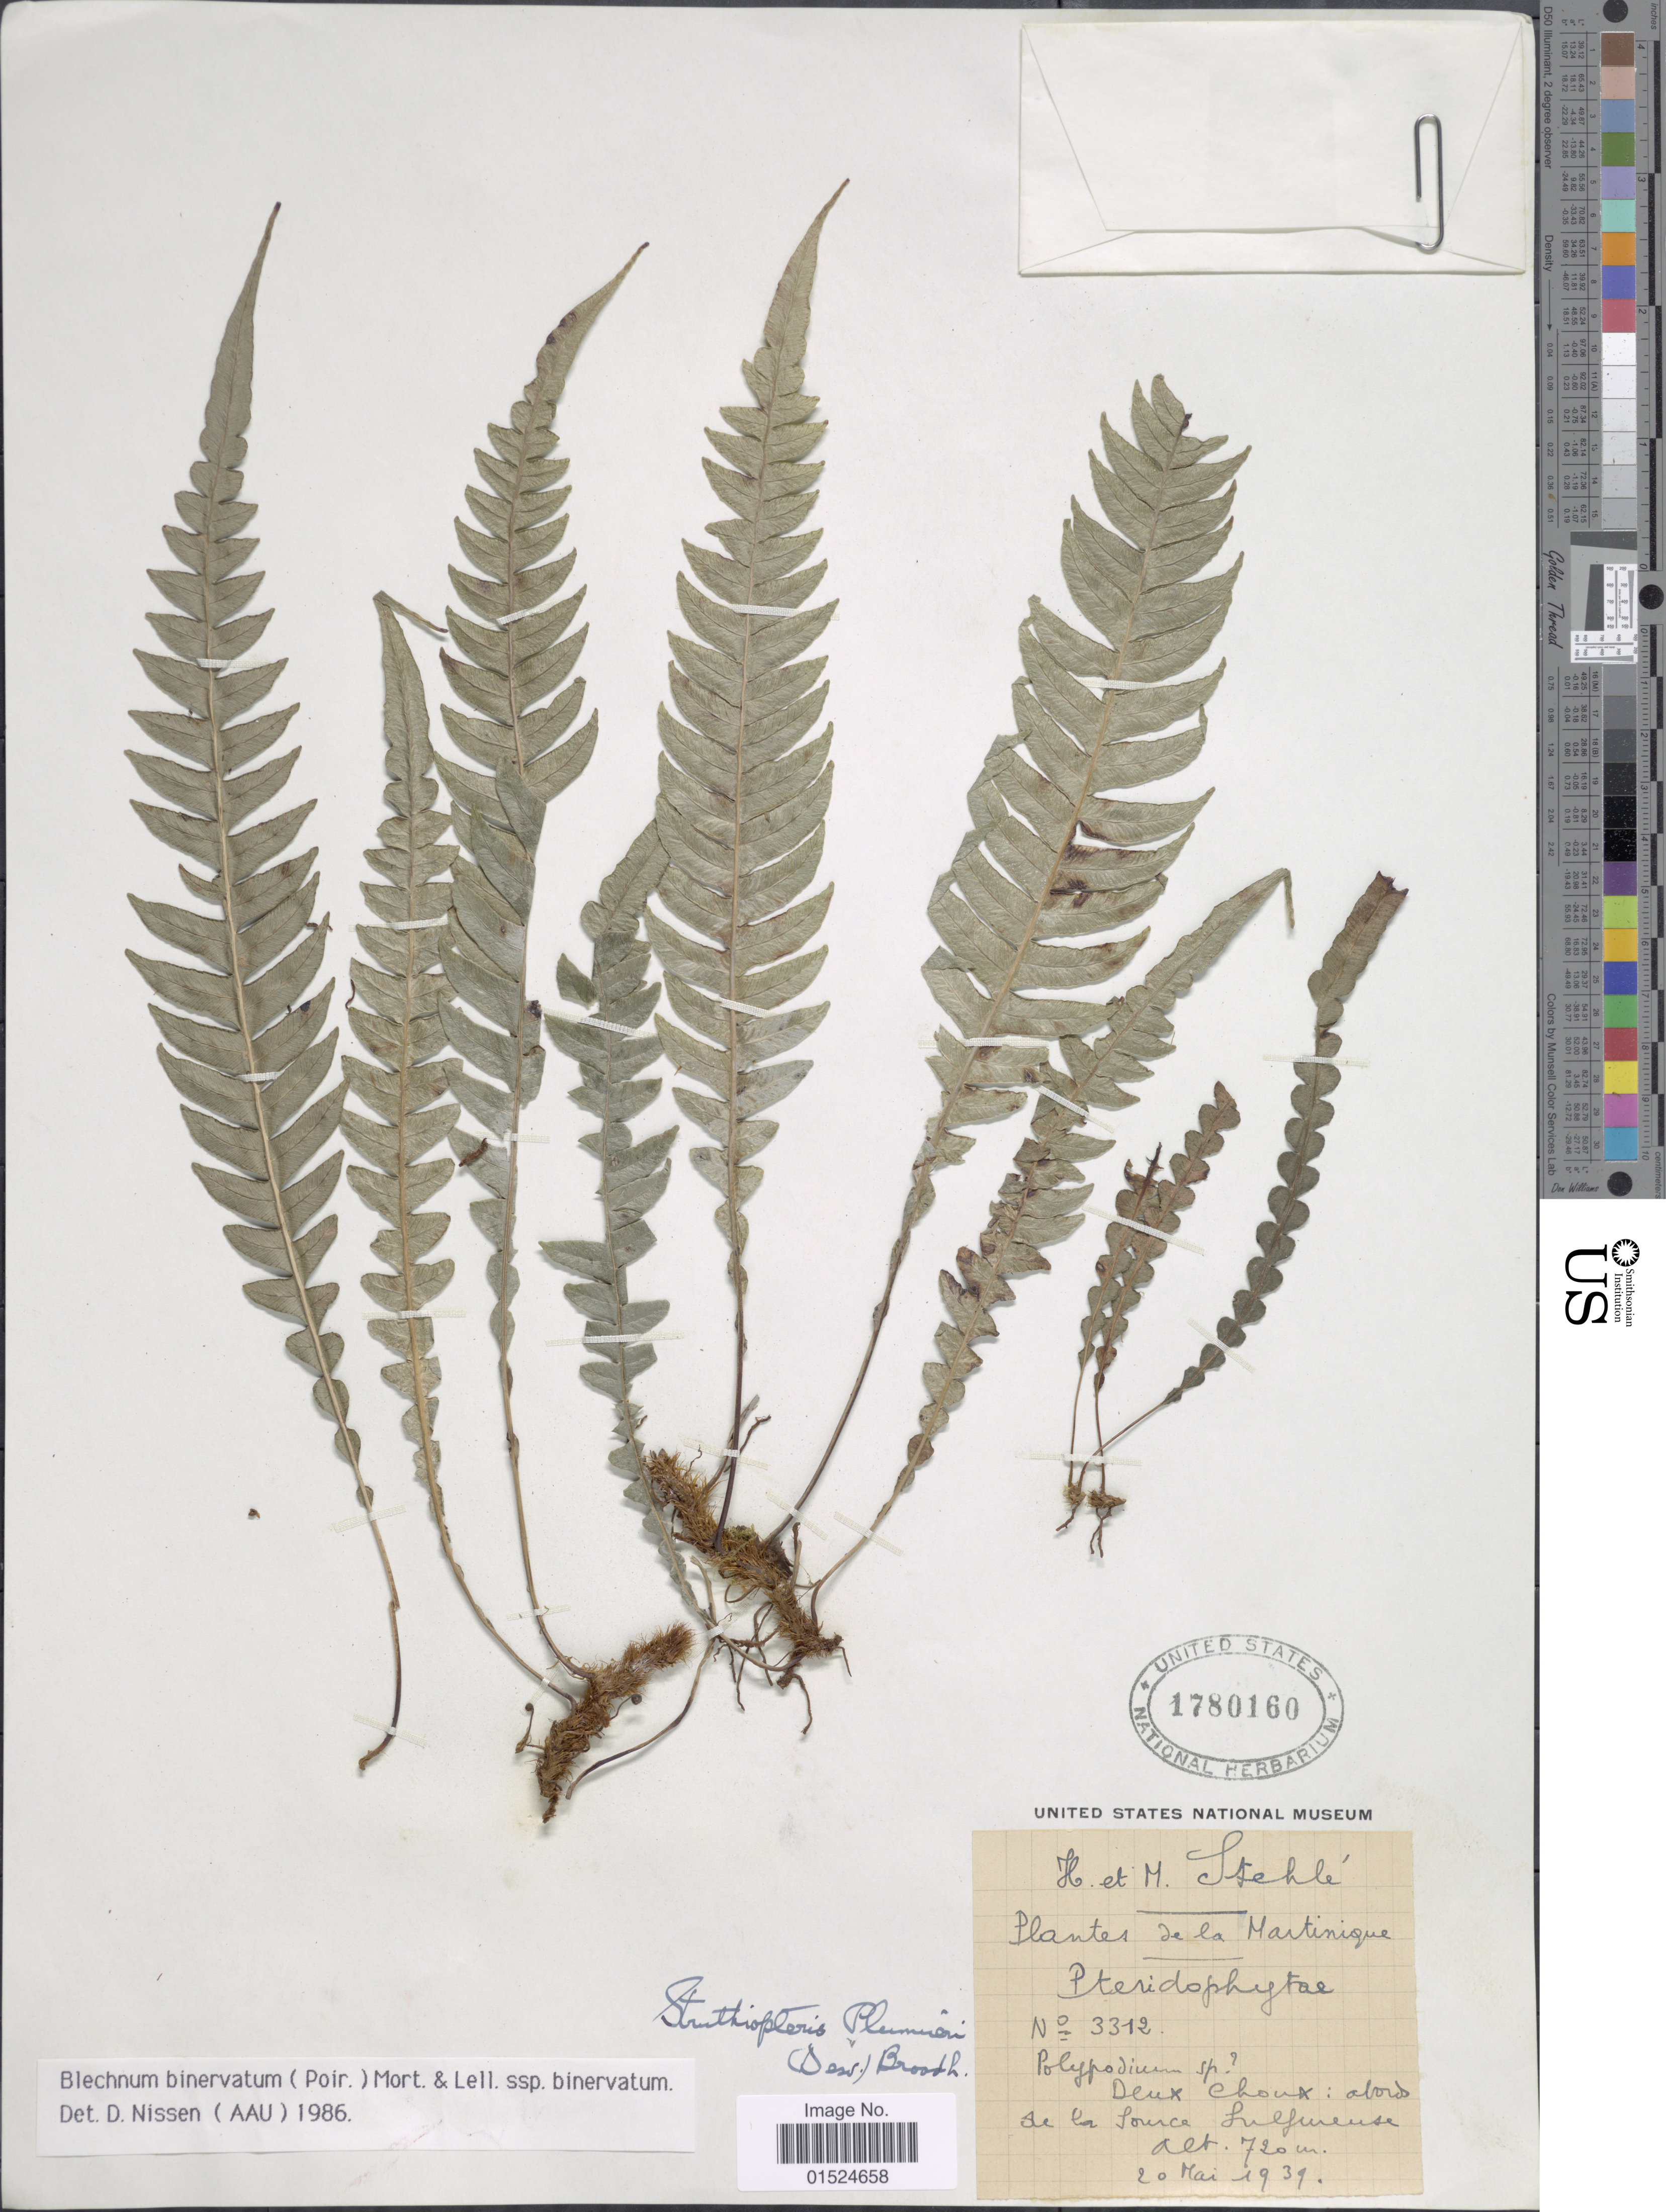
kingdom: Plantae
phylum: Tracheophyta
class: Polypodiopsida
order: Polypodiales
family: Blechnaceae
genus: Blechnum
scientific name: Blechnum binervatum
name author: (Poir.) C.V. Morton & Lellinger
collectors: H. Stehlé & M. Stehlé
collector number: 3312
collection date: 1939-05-20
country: Martinique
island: Martinique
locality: Deux Choux: abords de la Source Sulfureuse.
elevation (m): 720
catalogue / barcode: US 1780160